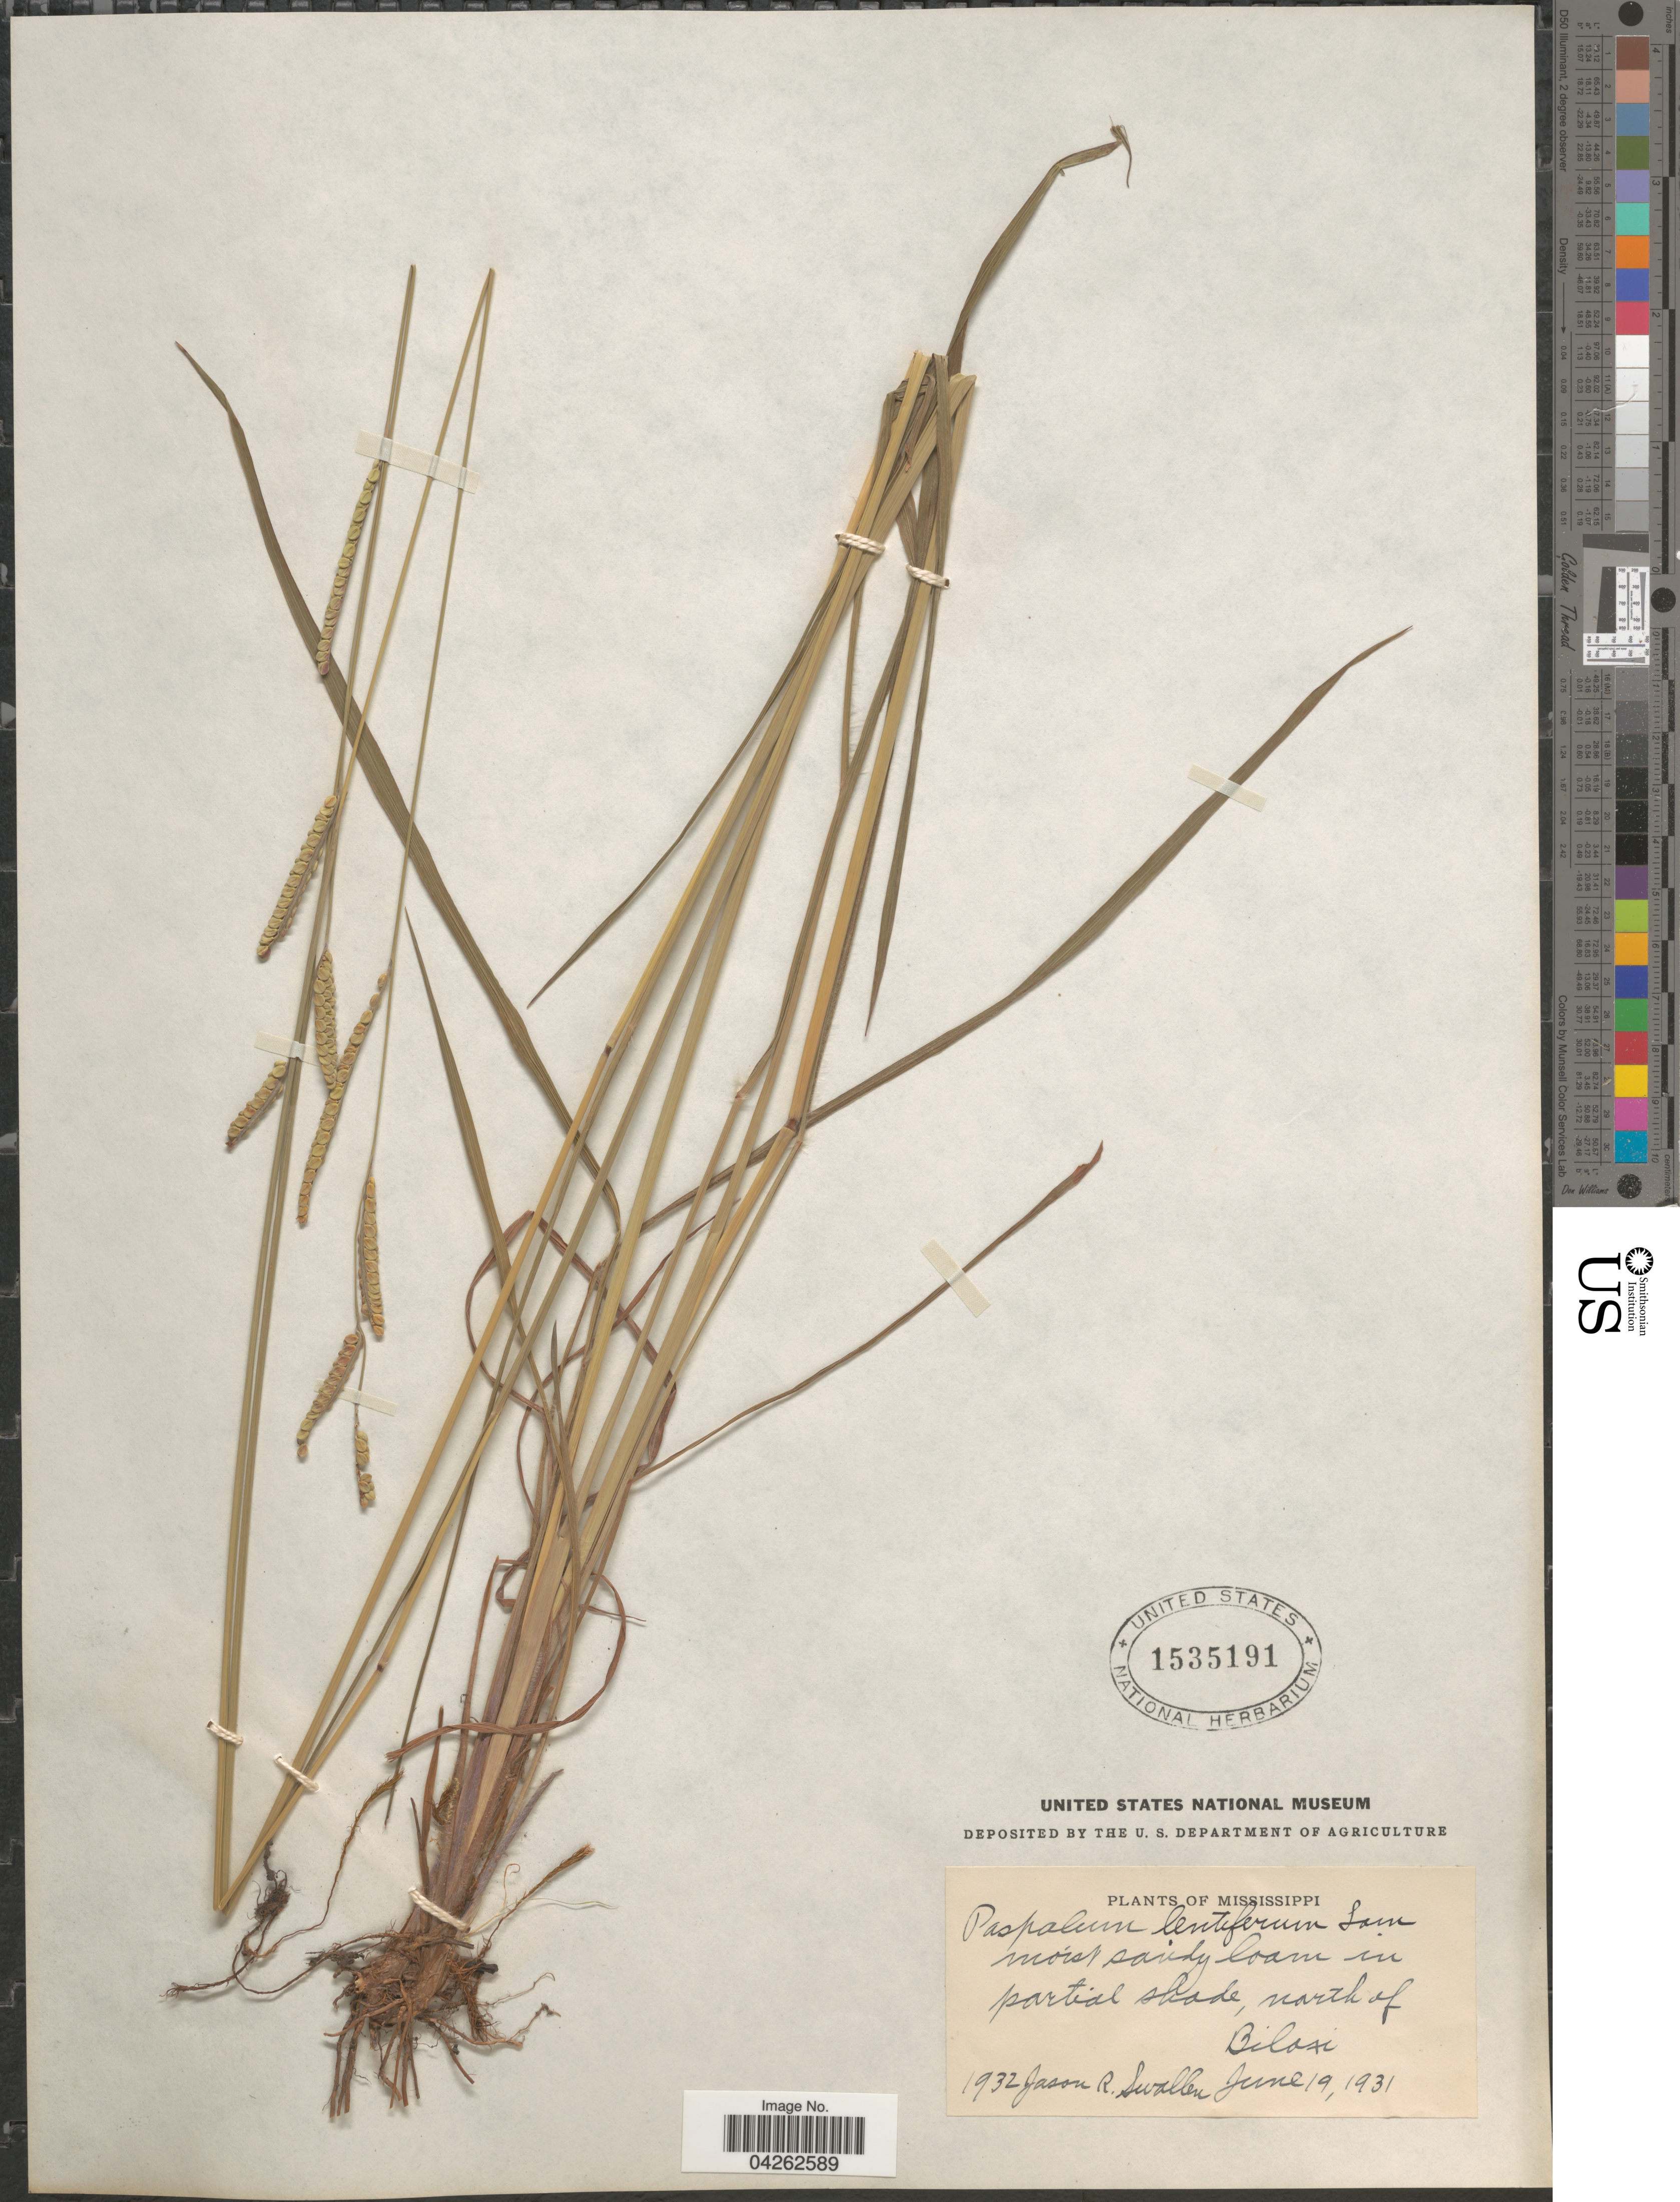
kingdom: Plantae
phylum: Tracheophyta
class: Liliopsida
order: Poales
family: Poaceae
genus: Paspalum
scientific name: Paspalum lentiferum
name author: Lam.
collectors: J. R. Swallen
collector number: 1932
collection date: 1931-06-19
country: United States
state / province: Mississippi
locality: North of Biloxi.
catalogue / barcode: US 1535191